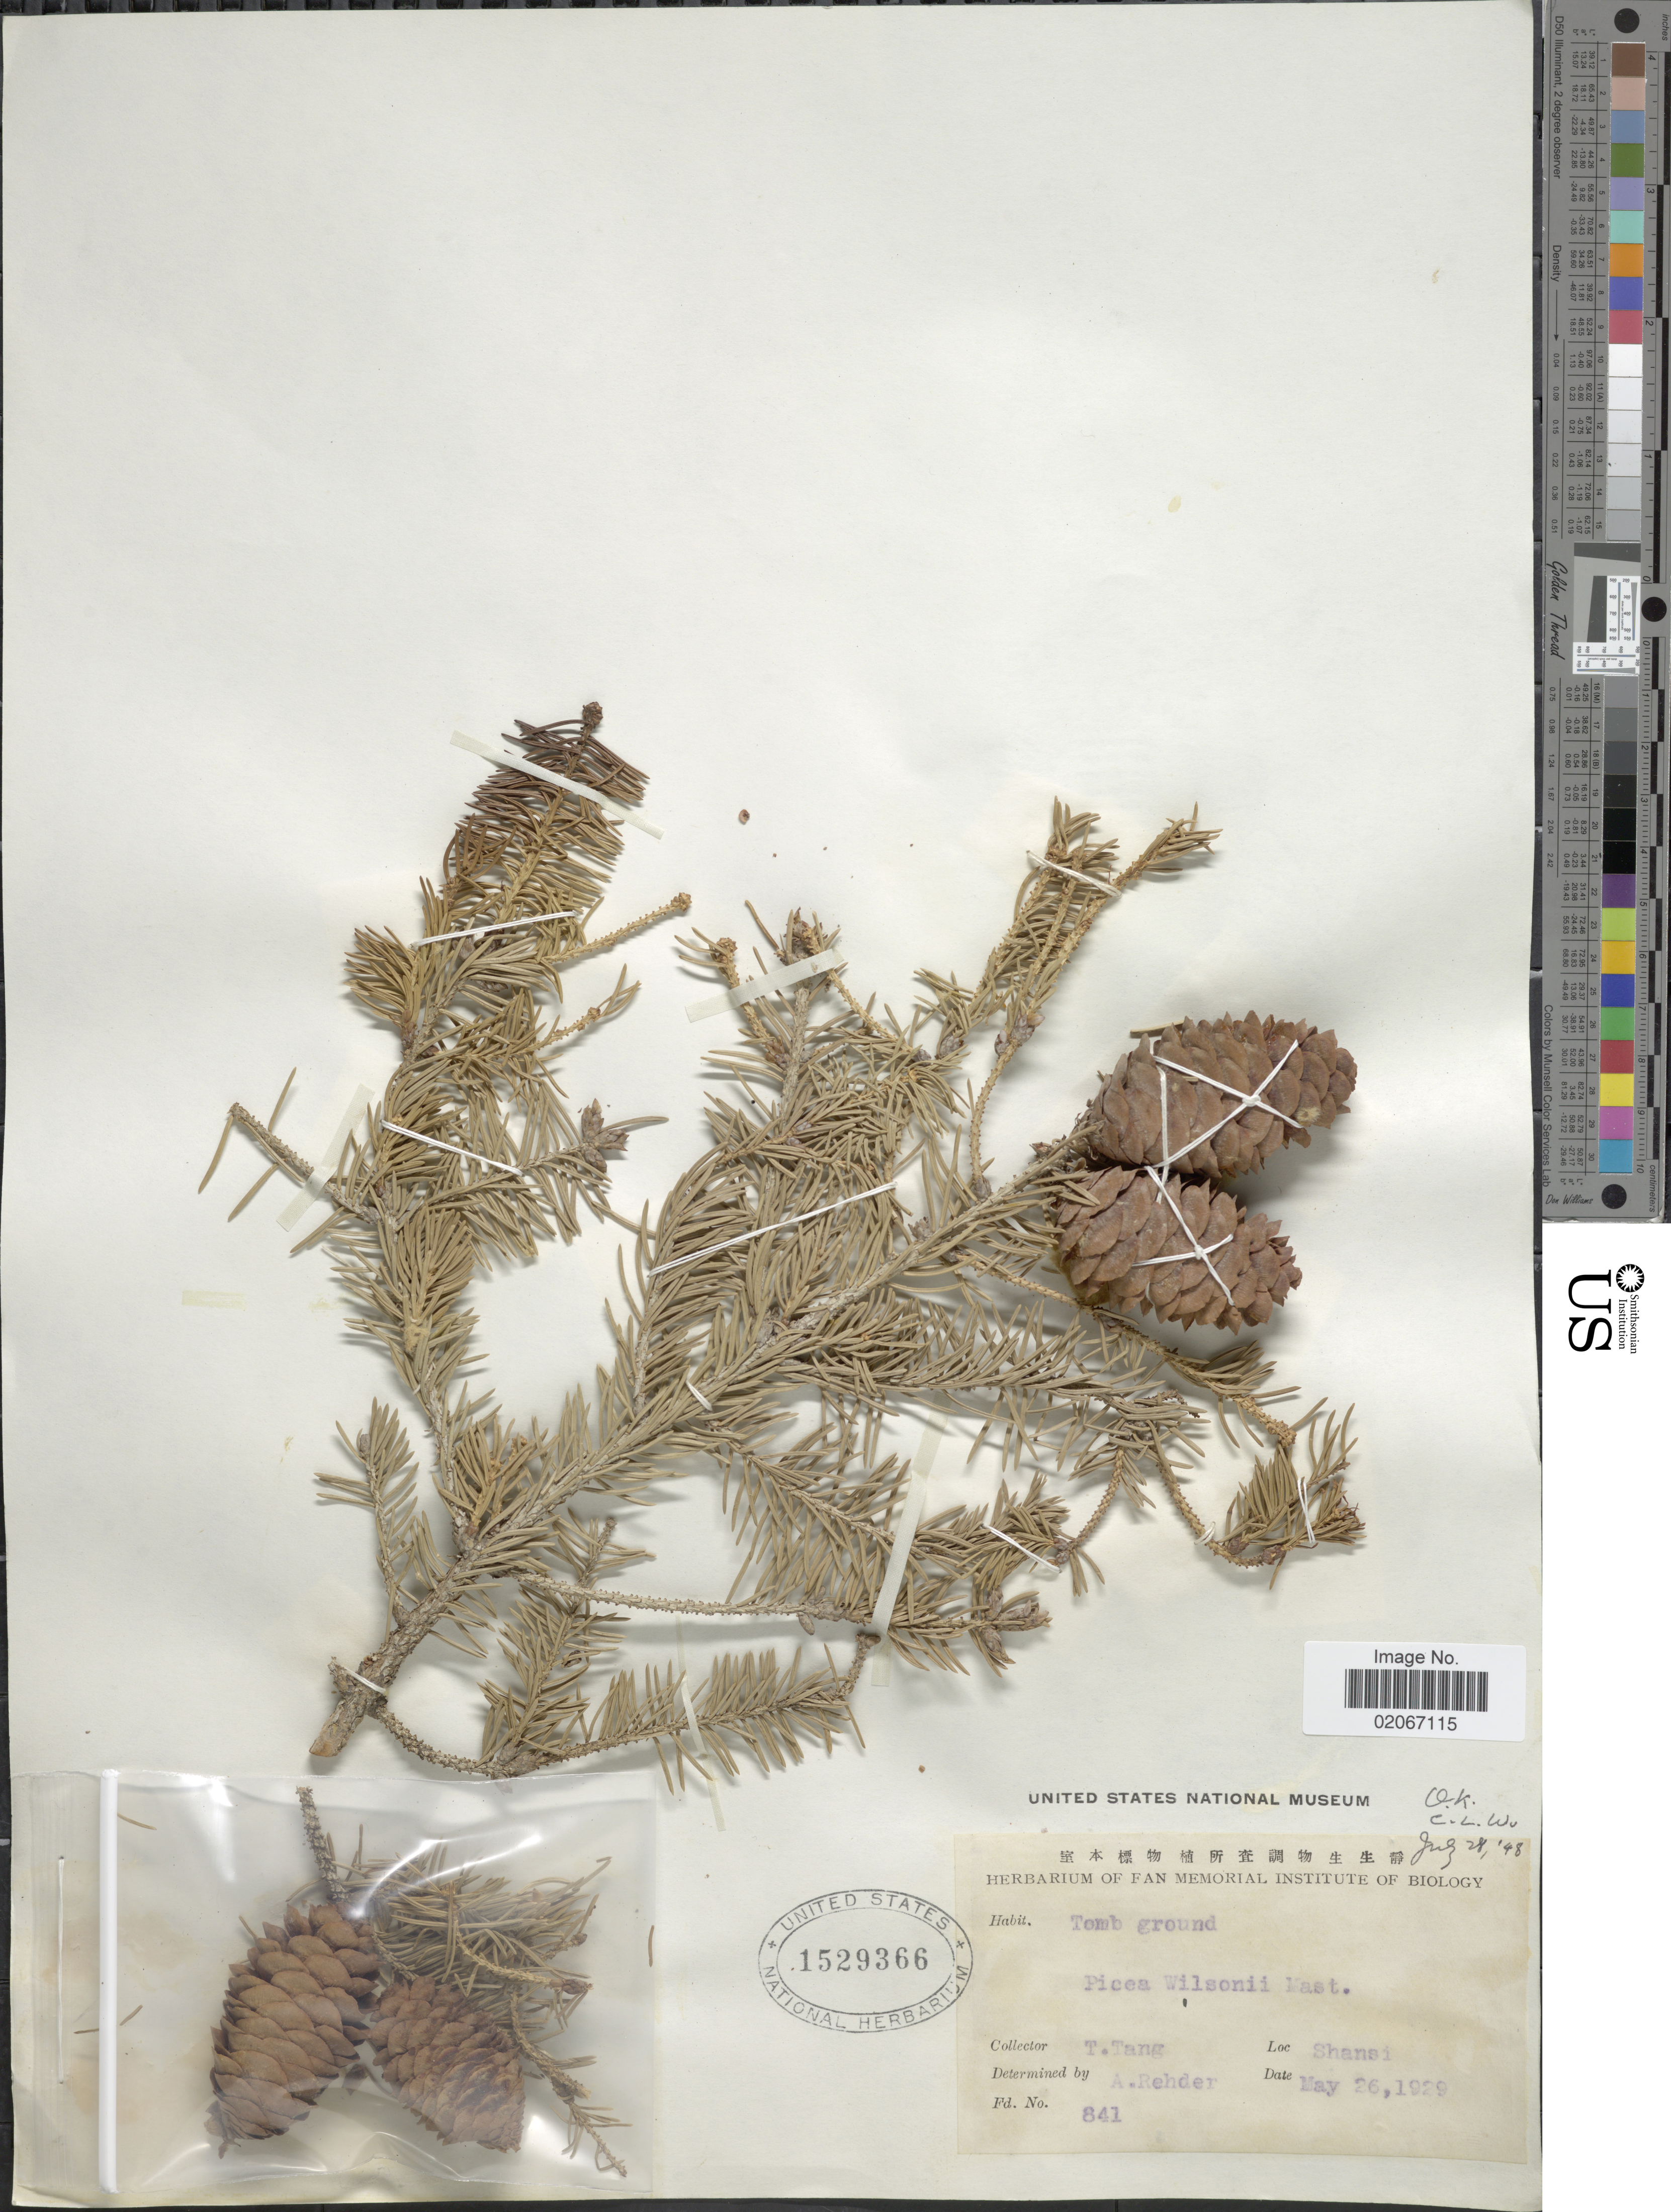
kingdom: Plantae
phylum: Tracheophyta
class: Pinopsida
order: Pinales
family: Pinaceae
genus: Picea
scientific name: Picea wilsonii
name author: Mast.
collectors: T. Tang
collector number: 841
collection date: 1929-05-26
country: China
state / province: Shanxi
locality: Shansi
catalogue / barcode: US 1529366